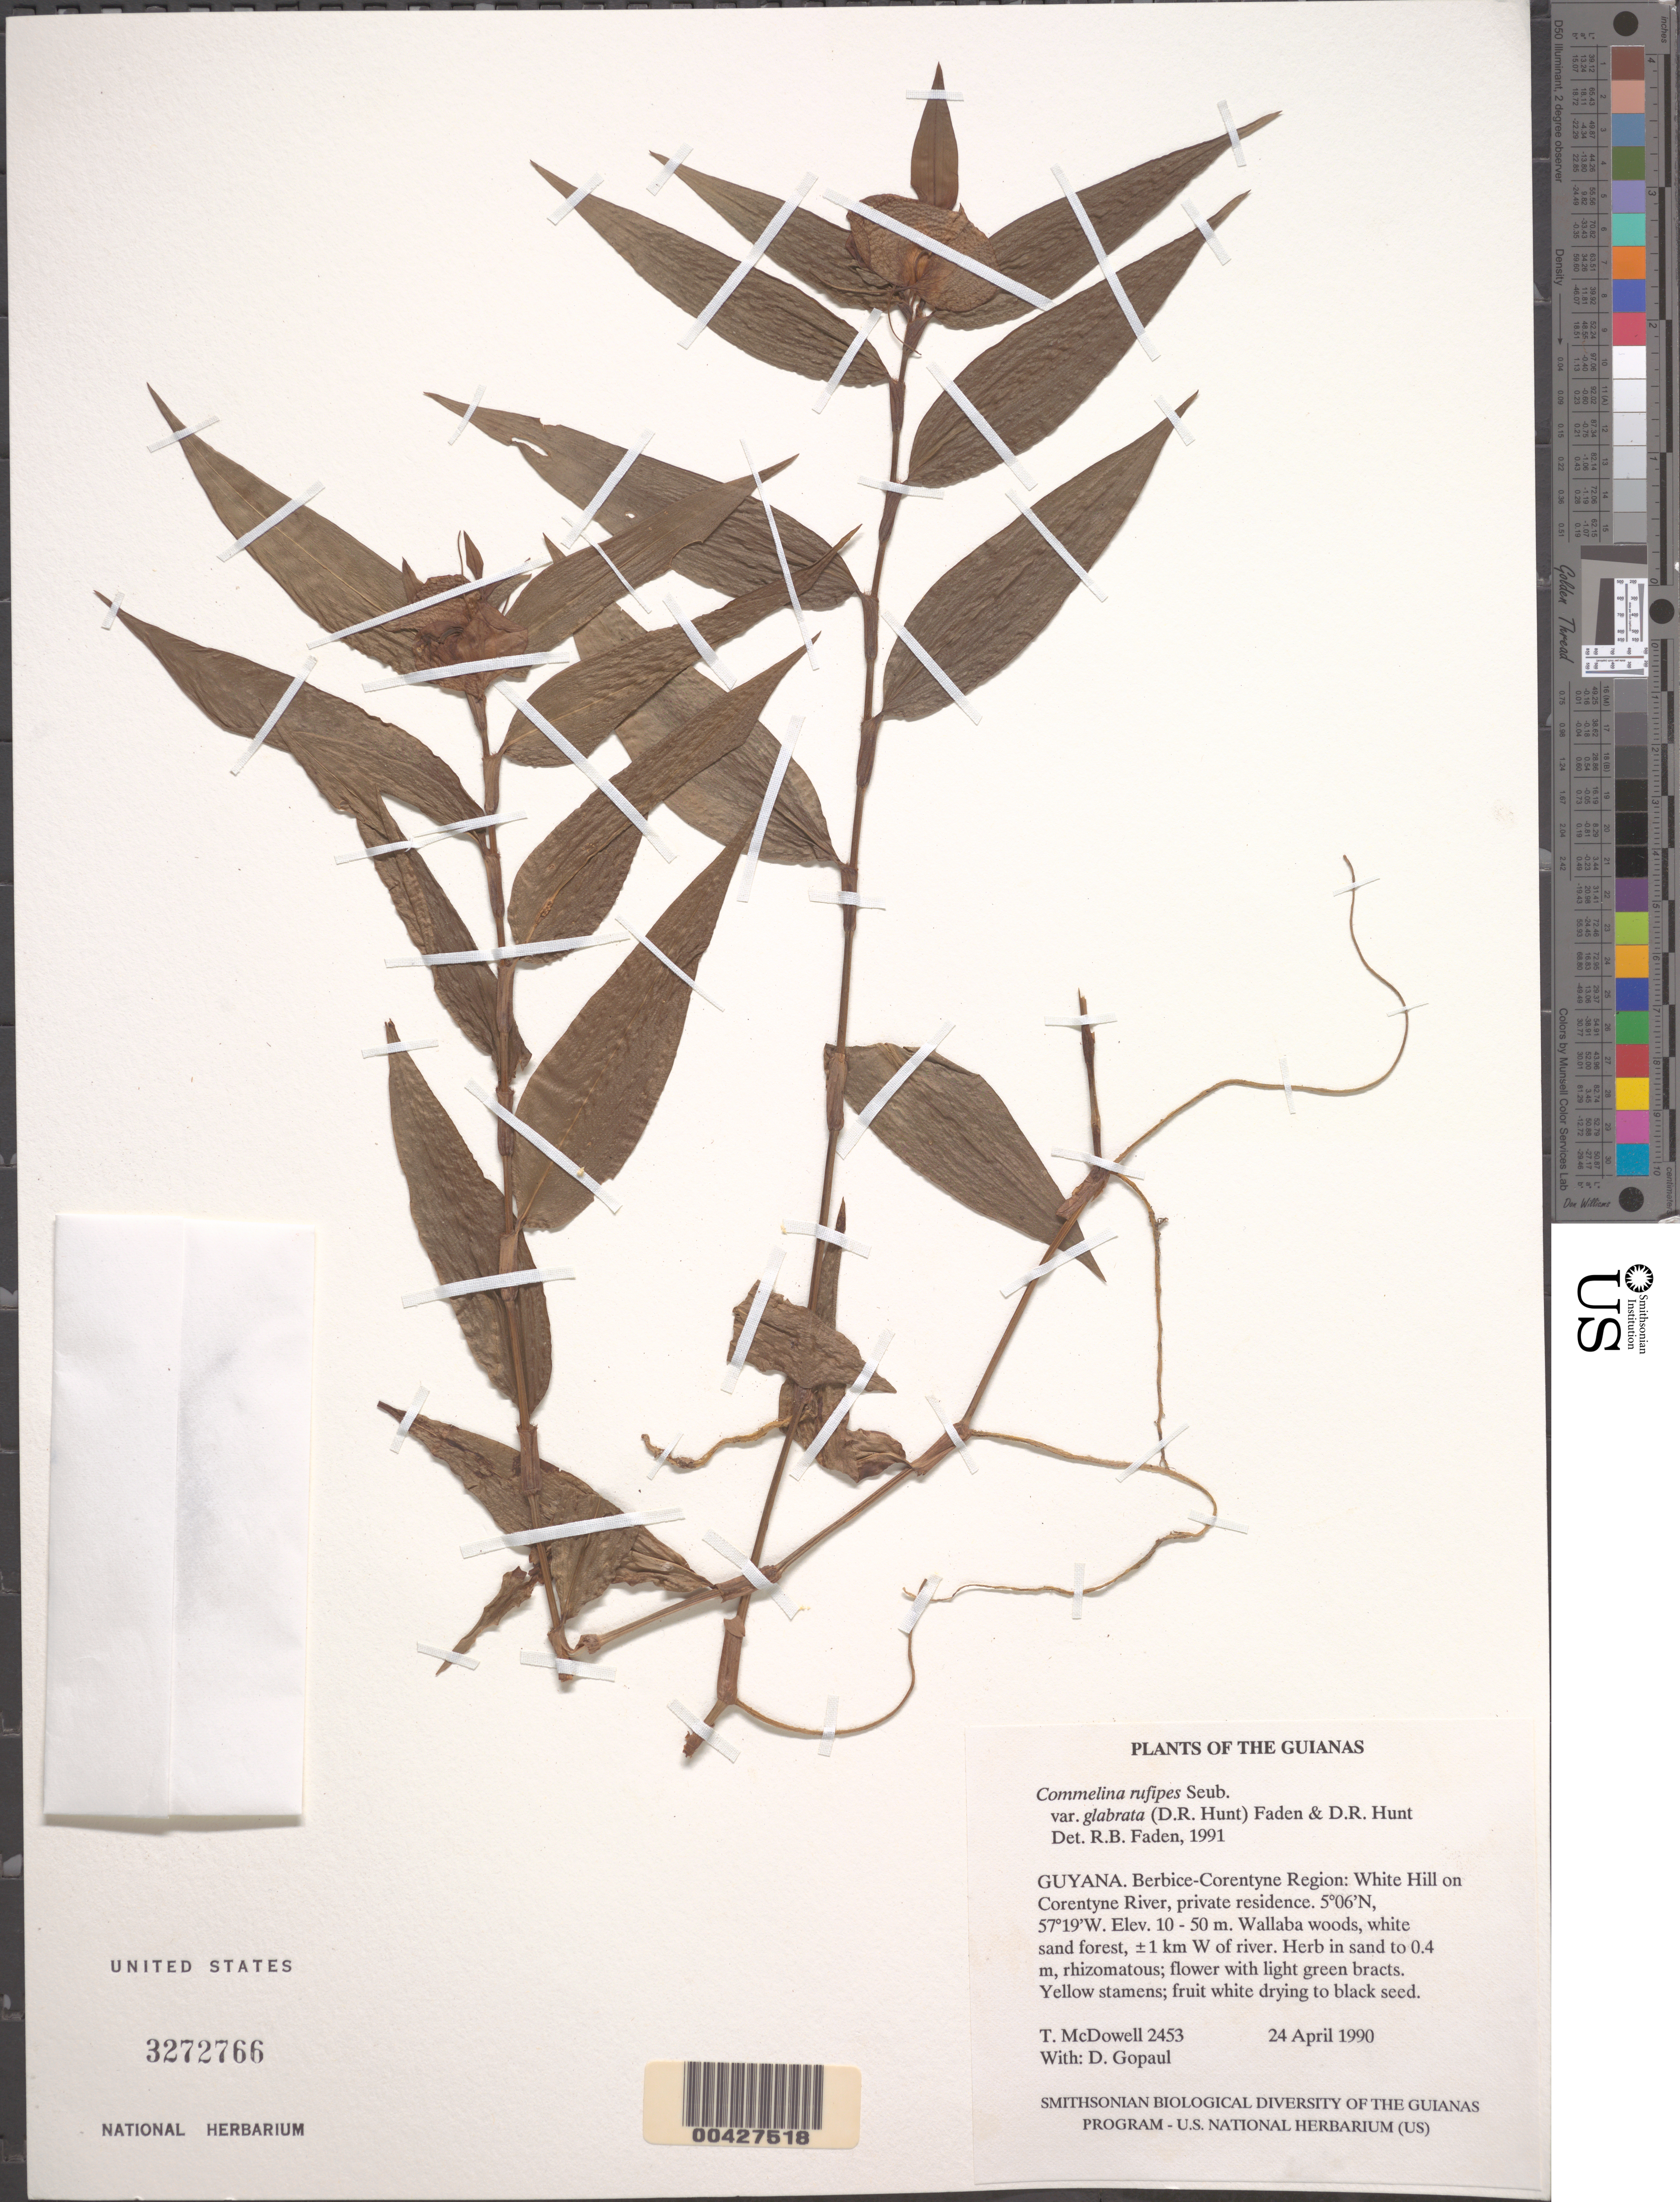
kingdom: Plantae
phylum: Tracheophyta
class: Liliopsida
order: Commelinales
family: Commelinaceae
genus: Commelina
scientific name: Commelina rufipes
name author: Seub.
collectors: T. Mcdowell & D. Gopaul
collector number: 2453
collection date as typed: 24 Apr 1990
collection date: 1990-04-24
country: Guyana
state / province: E. Berbice-Corentyne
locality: White hill on corentyne river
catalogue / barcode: US 3272766